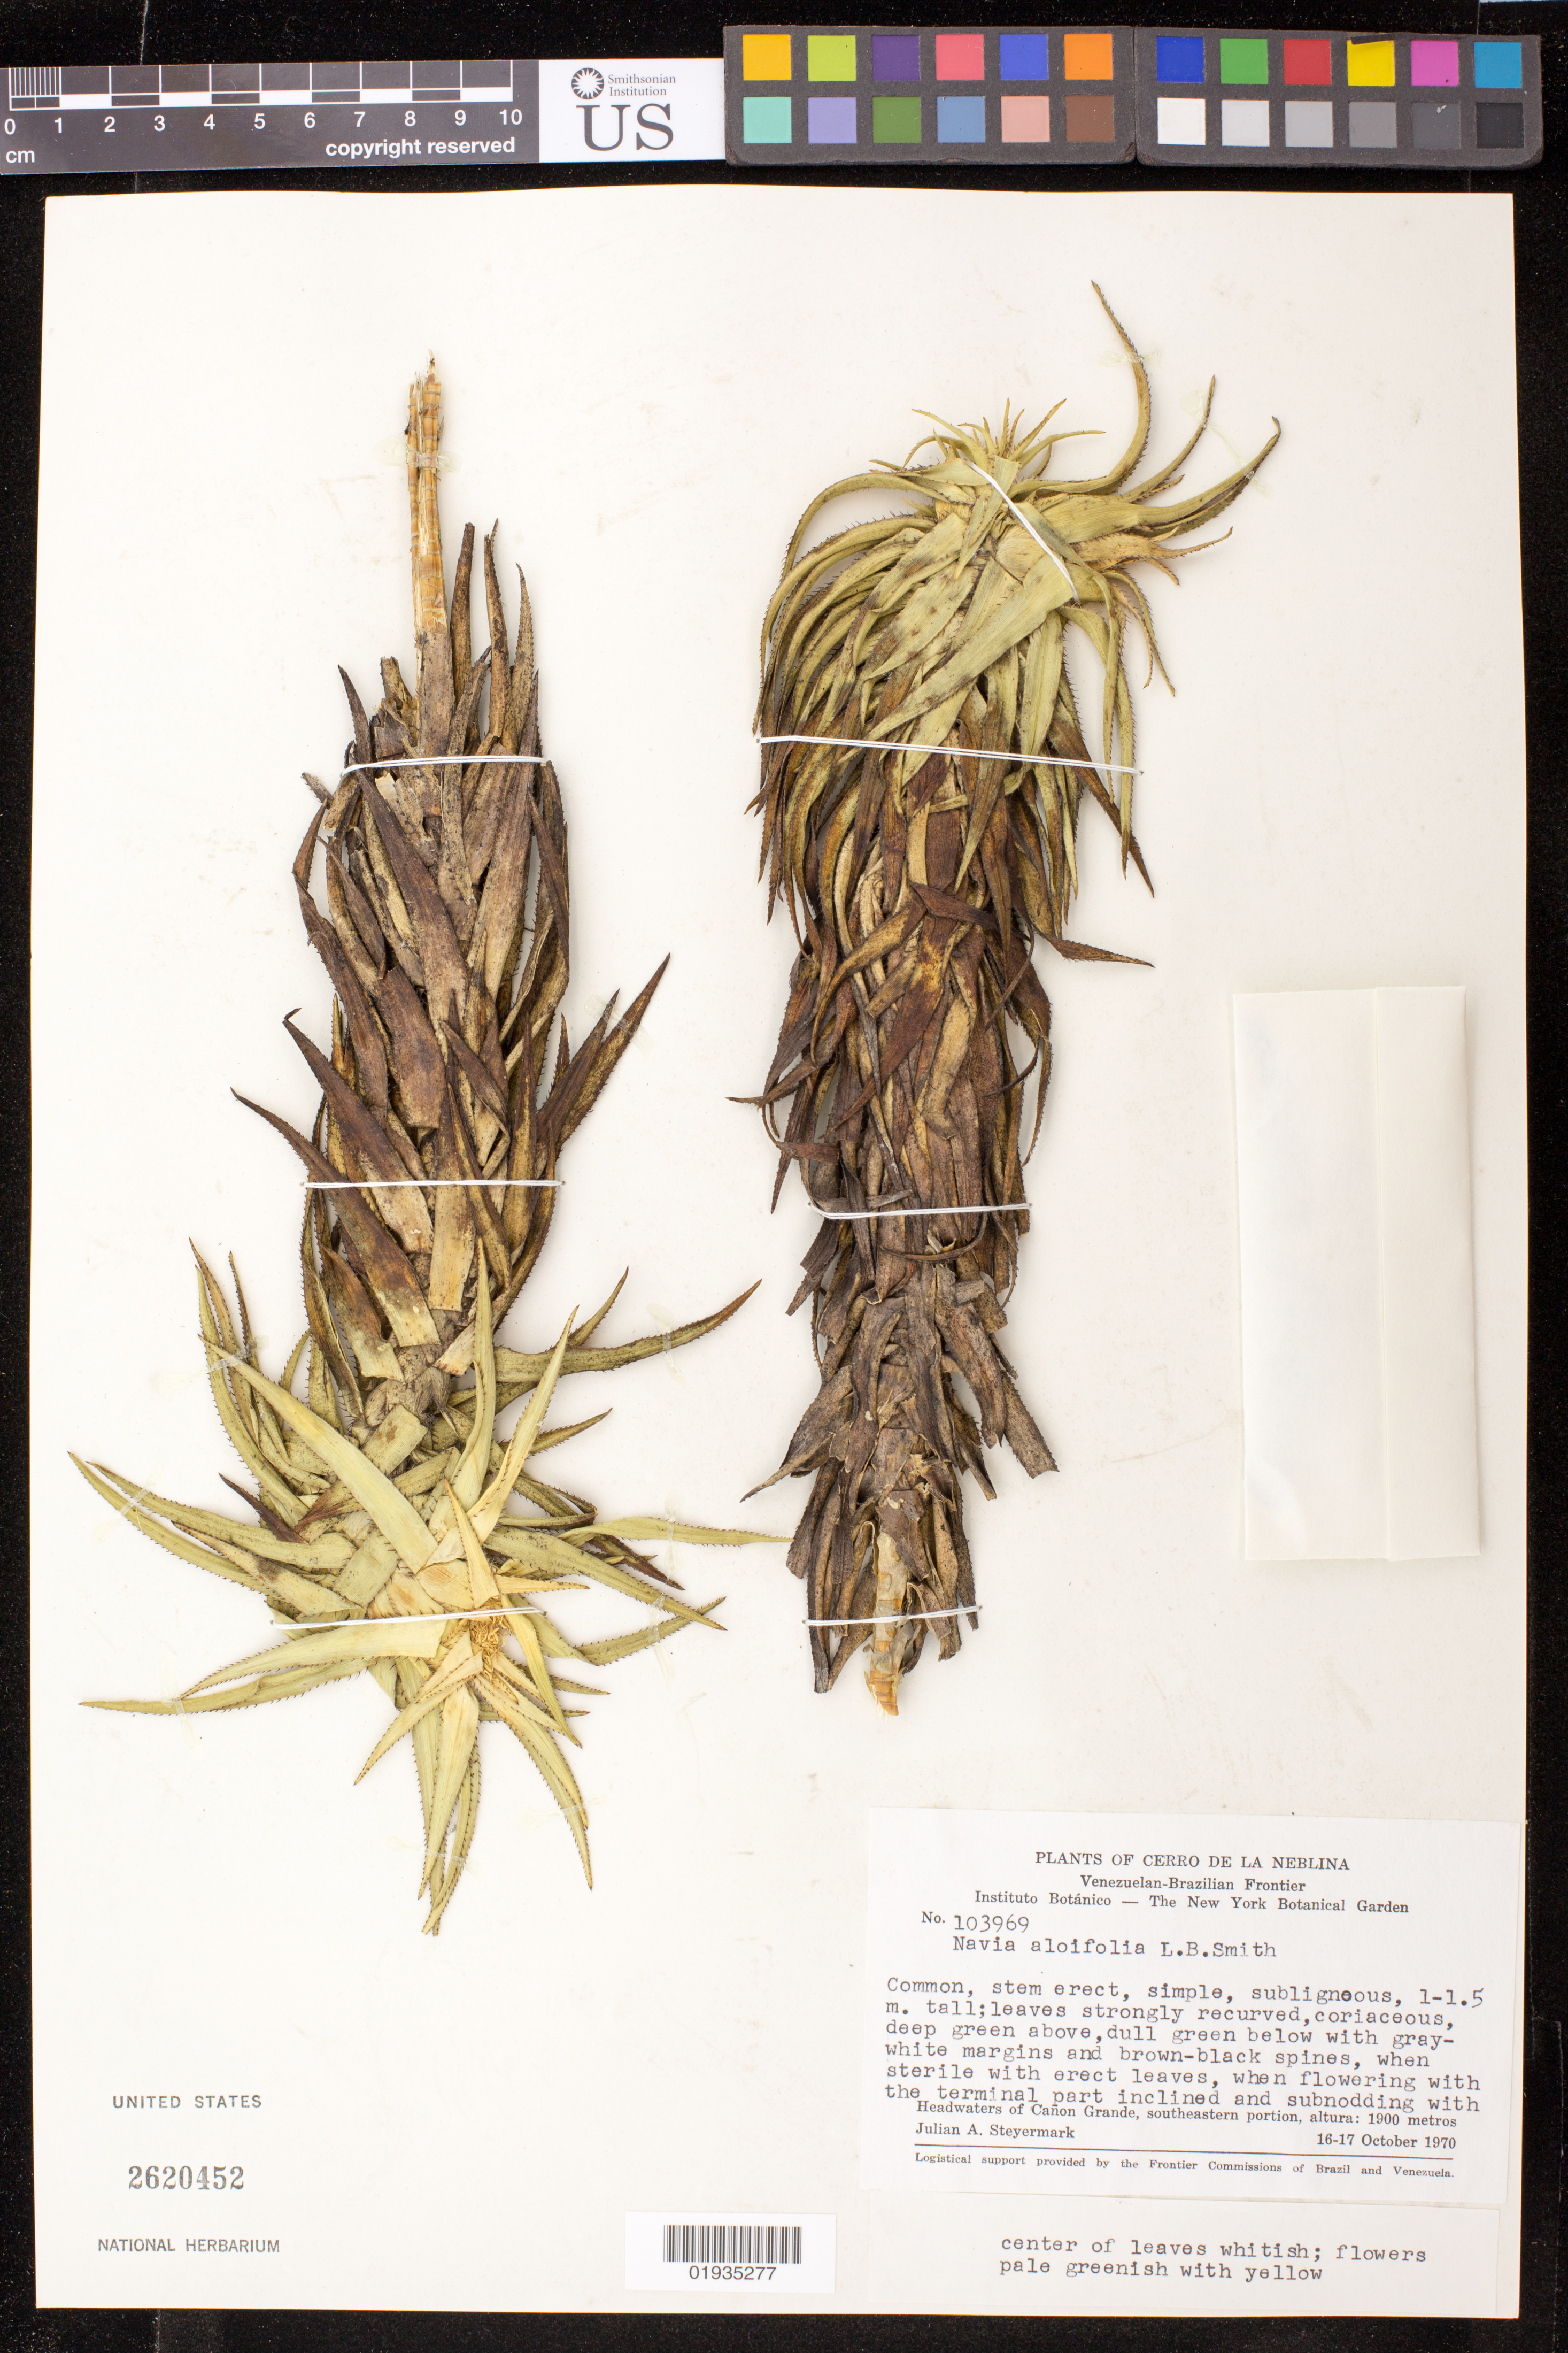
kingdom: Plantae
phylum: Tracheophyta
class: Liliopsida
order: Poales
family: Bromeliaceae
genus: Navia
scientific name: Navia aloifolia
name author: L.B. Sm.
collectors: J. Steyermark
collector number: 103969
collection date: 1970-10-16/1970-10-17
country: Venezuela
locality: Headwaters of Cañon Grande, southeastern portion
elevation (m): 1900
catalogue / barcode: US 2620452